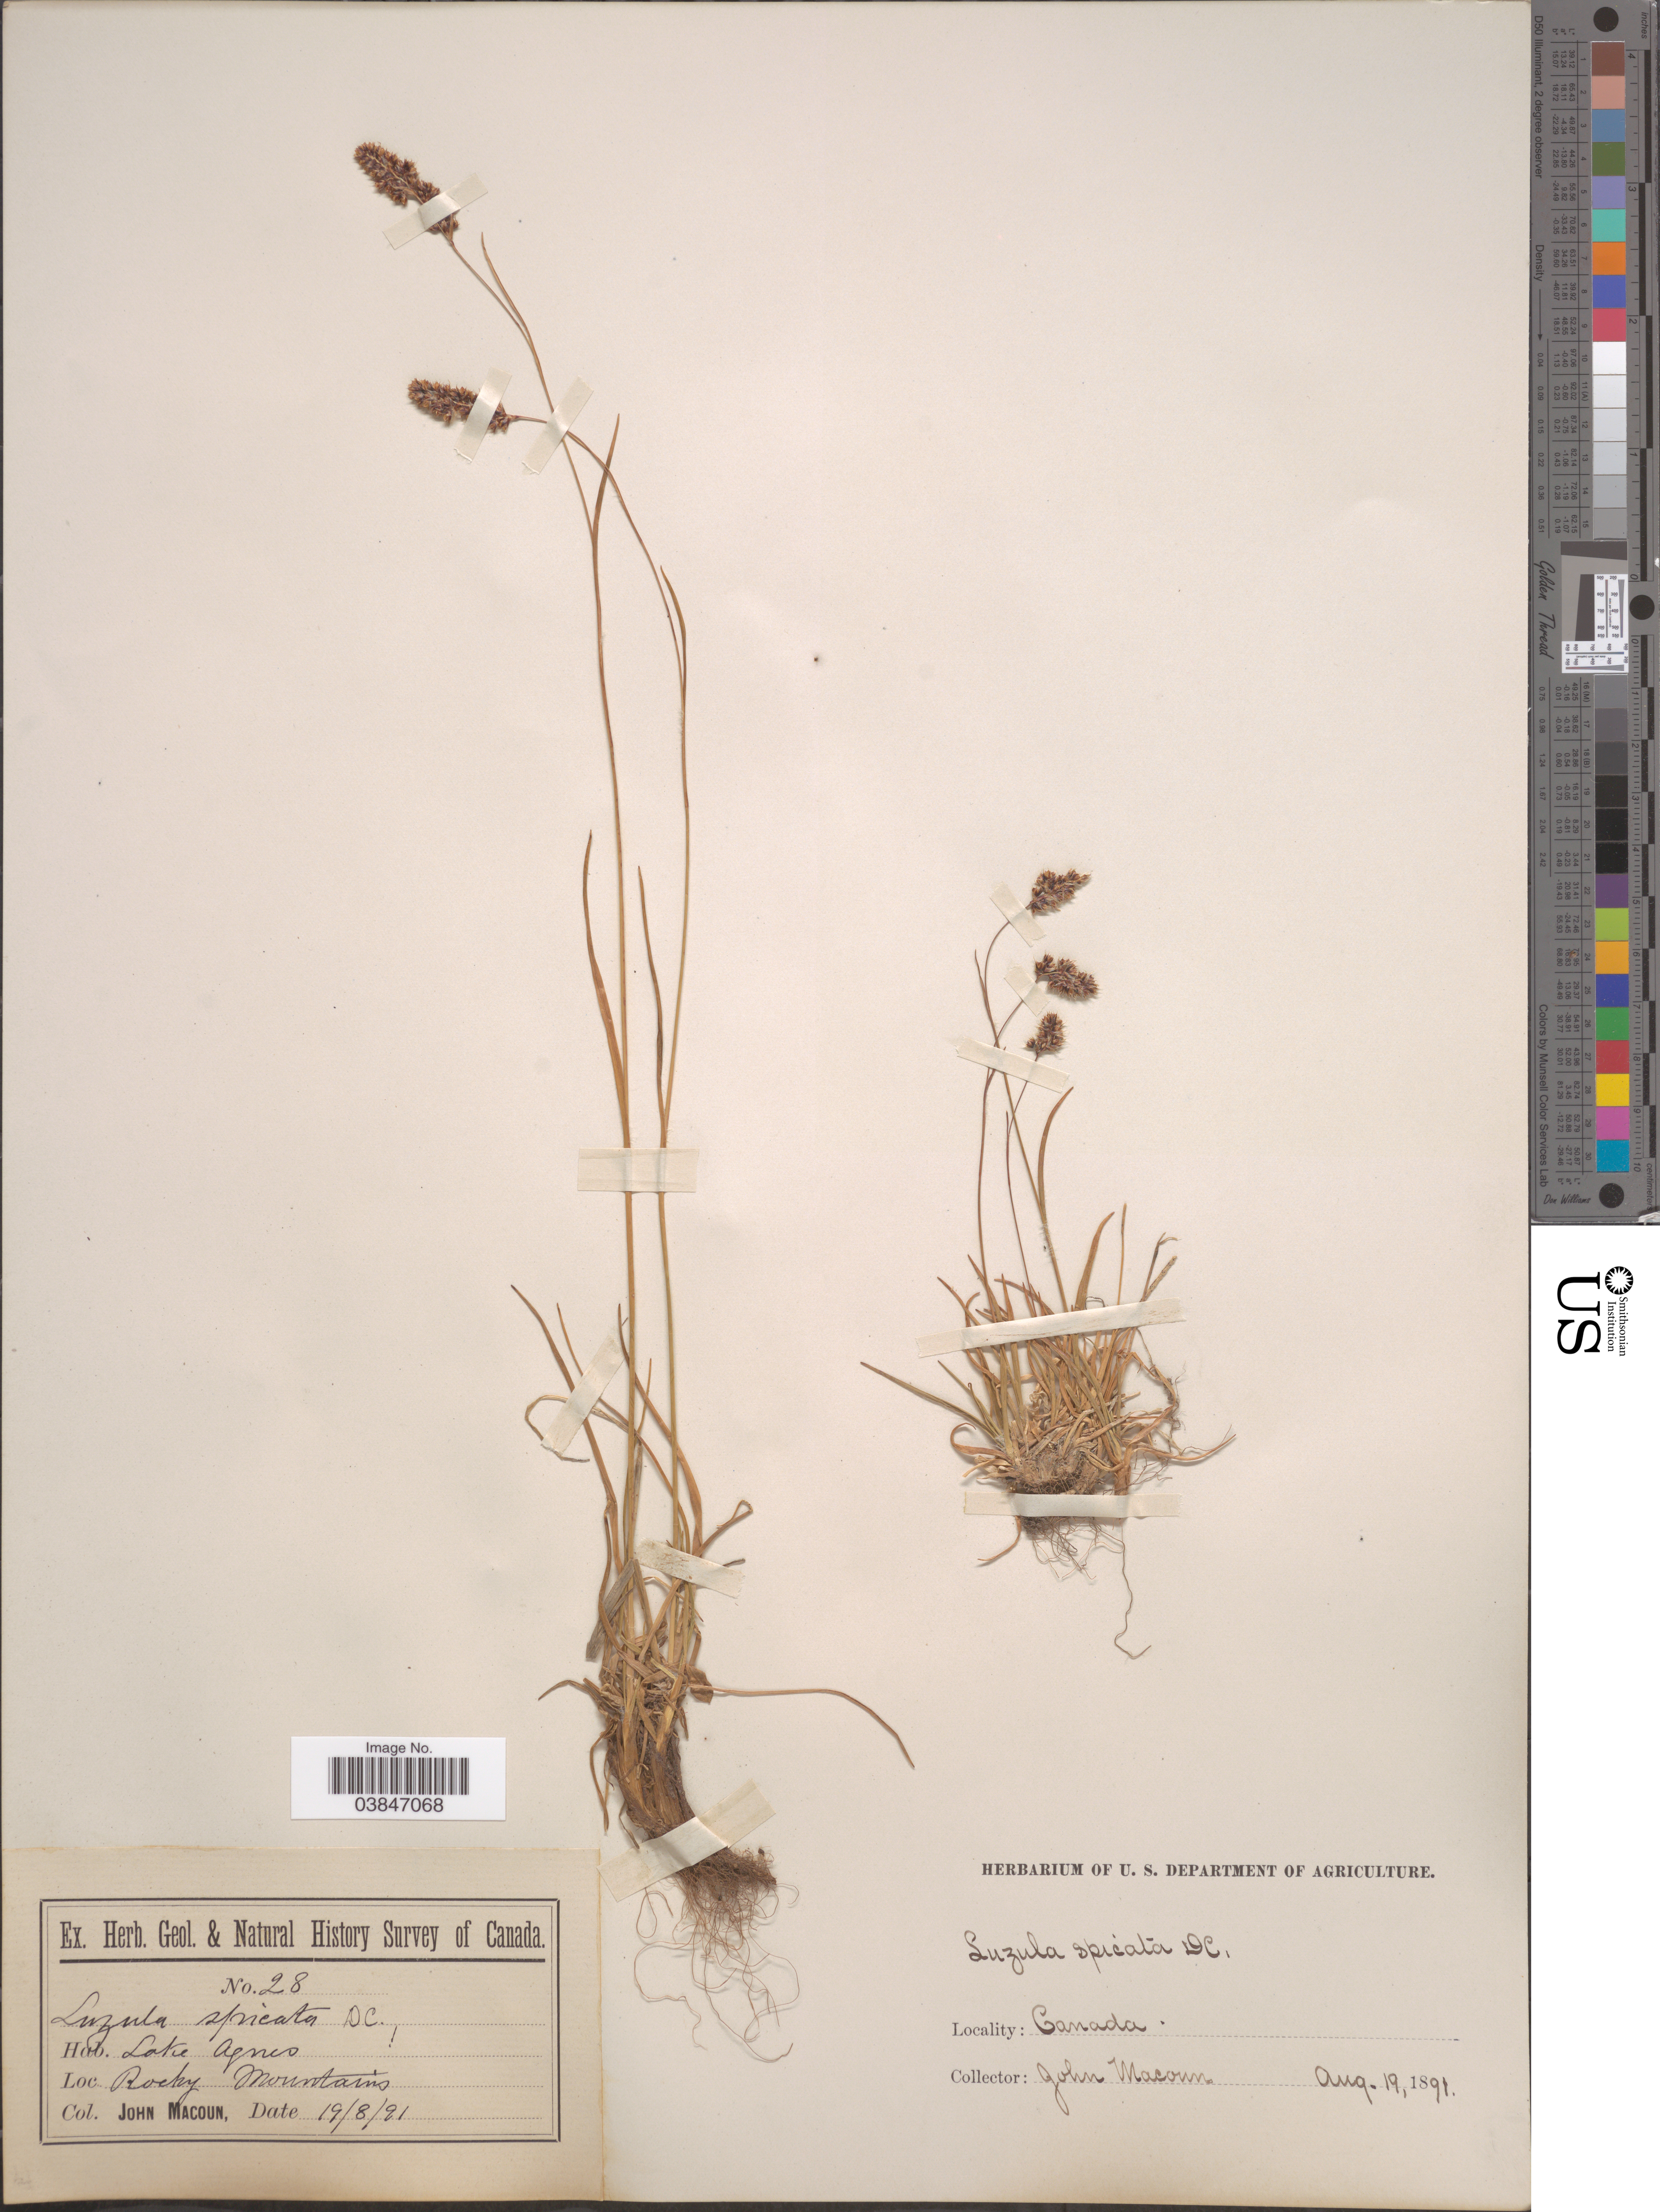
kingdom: Plantae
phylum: Tracheophyta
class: Liliopsida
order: Poales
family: Juncaceae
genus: Luzula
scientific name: Luzula spicata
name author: (L.) DC.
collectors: J. Macoun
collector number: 28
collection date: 1891-08-19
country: Canada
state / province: Alberta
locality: Lake Agnes. Rocky Mountains.